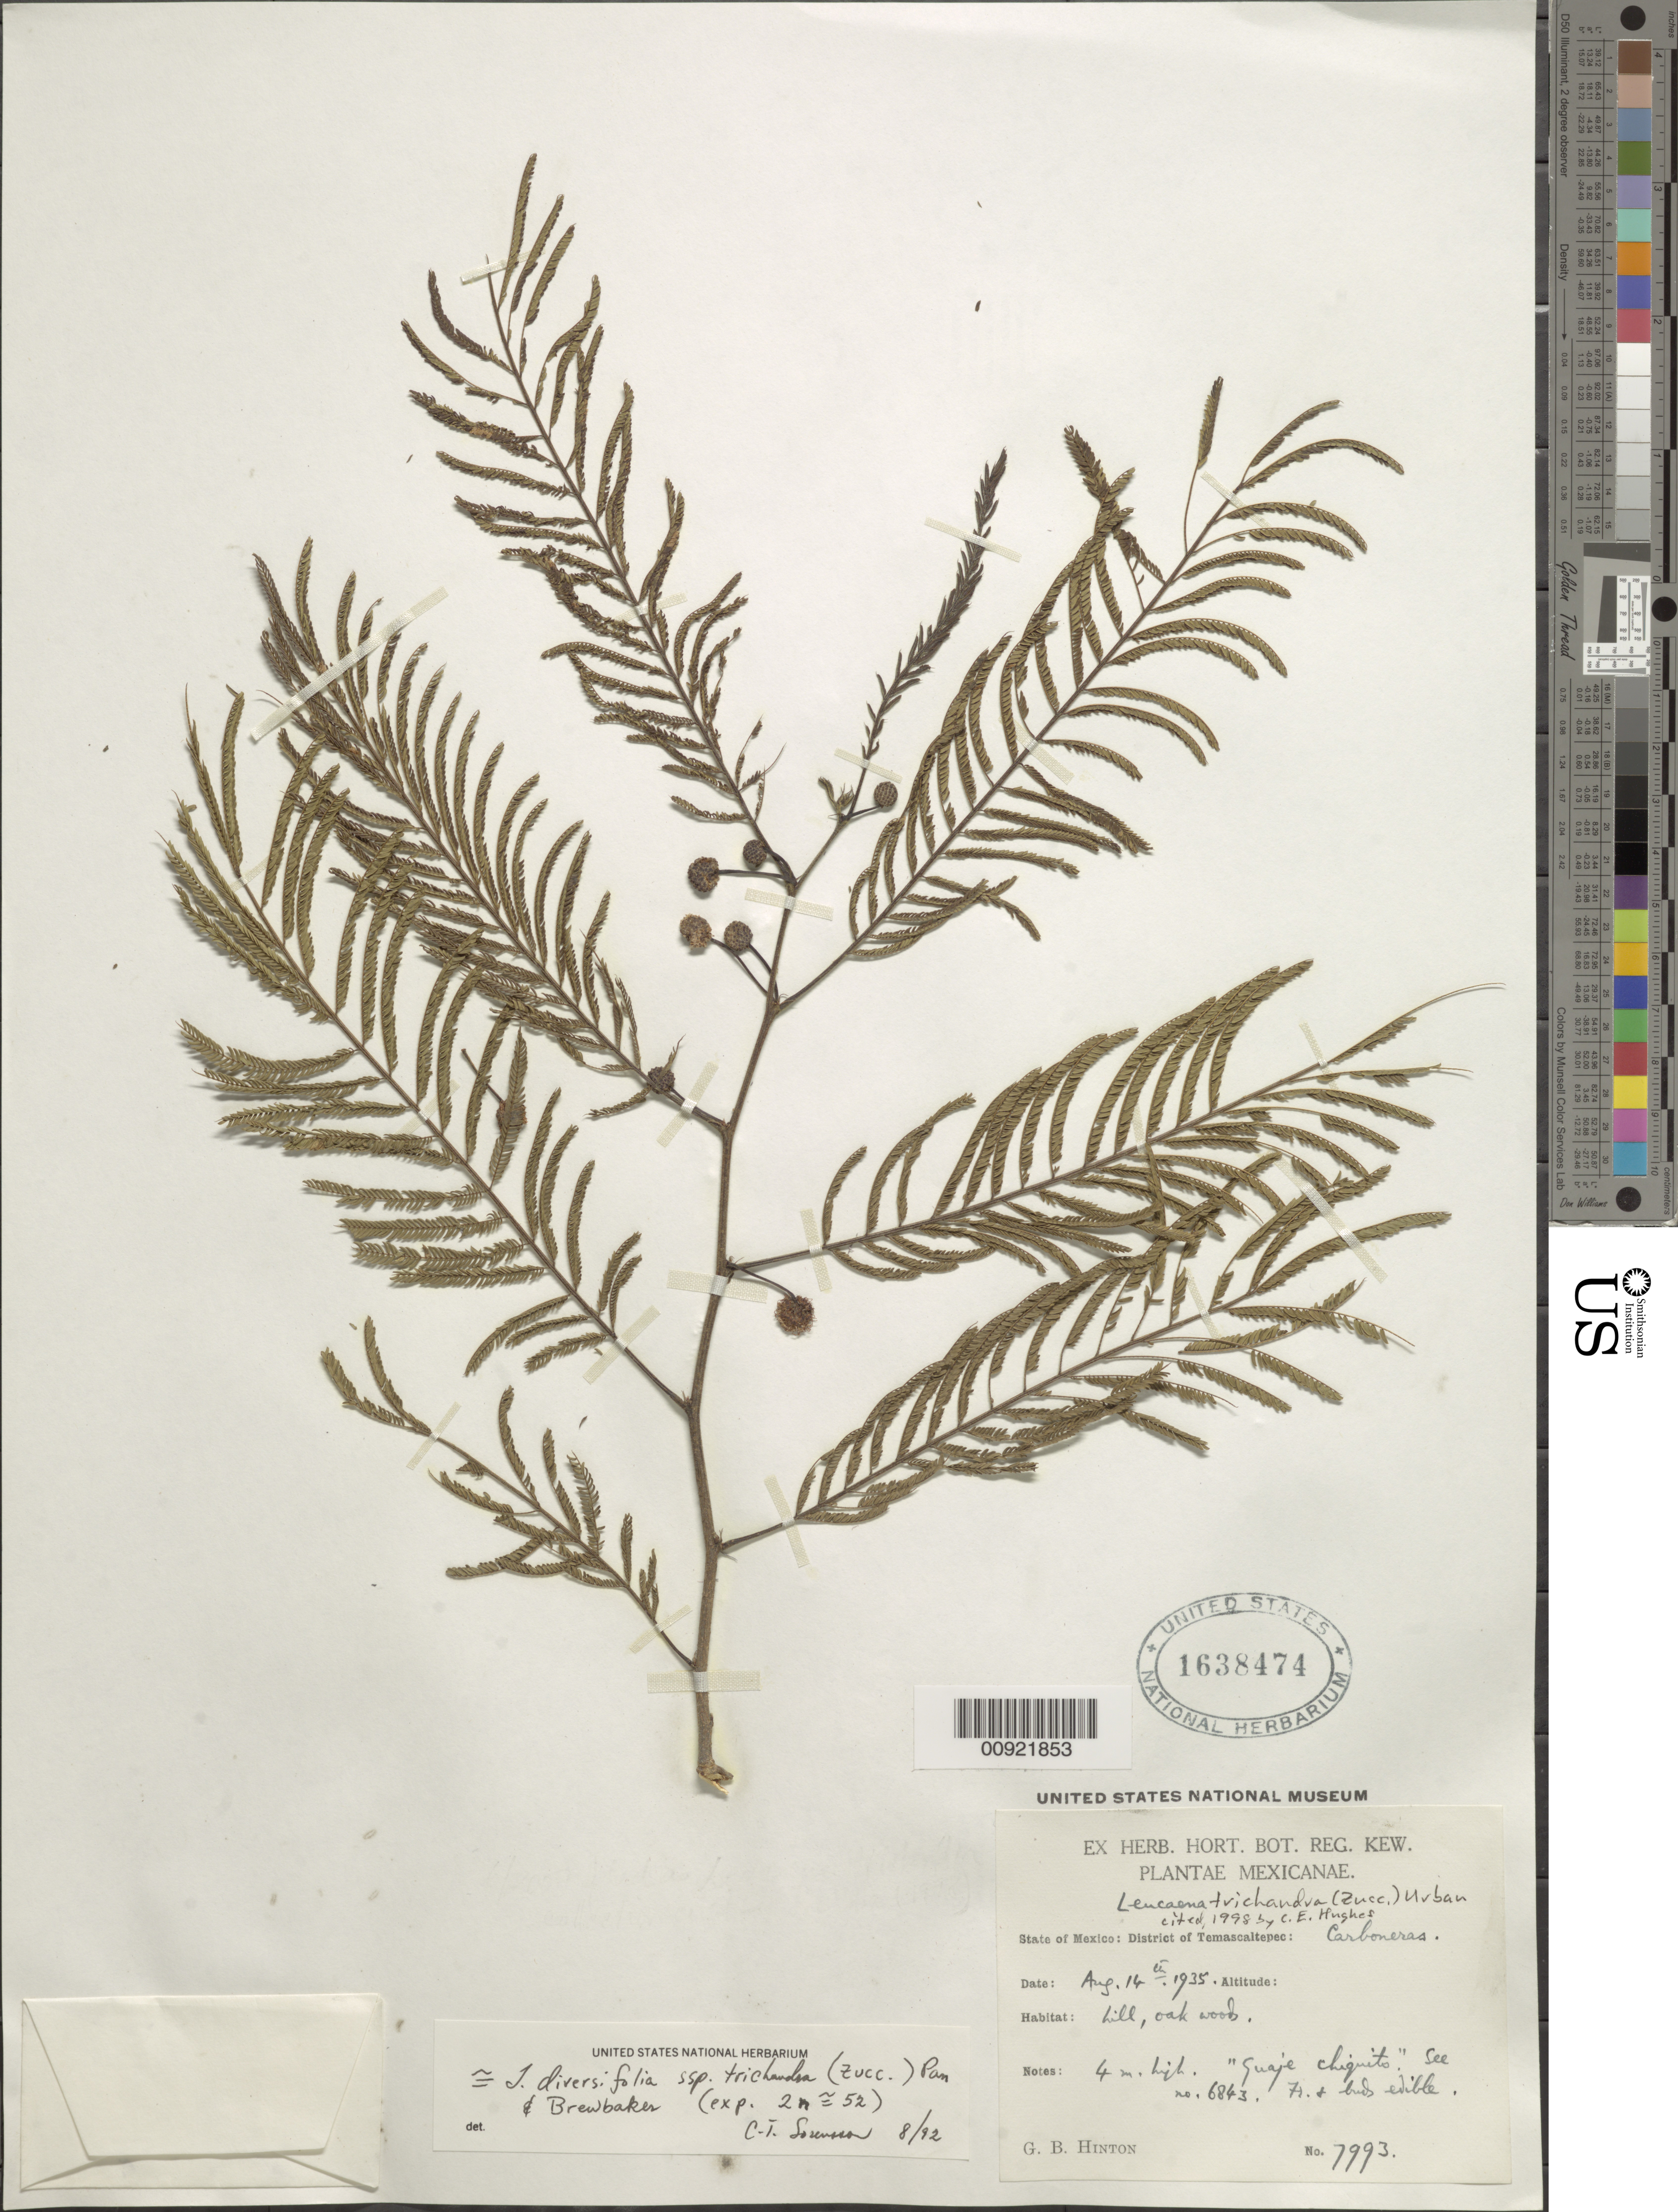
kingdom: Plantae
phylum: Tracheophyta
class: Magnoliopsida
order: Fabales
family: Fabaceae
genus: Leucaena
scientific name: Leucaena trichandra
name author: (Zucc.) Urb.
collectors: G. B. Hinton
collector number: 7993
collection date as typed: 14 Aug 1935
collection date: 1935-08-14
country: Mexico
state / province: México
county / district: Temascaltepec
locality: State of Mexico: District of Temascaltepec: Carboneras.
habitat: Hill, oak woods.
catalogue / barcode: US 1638474